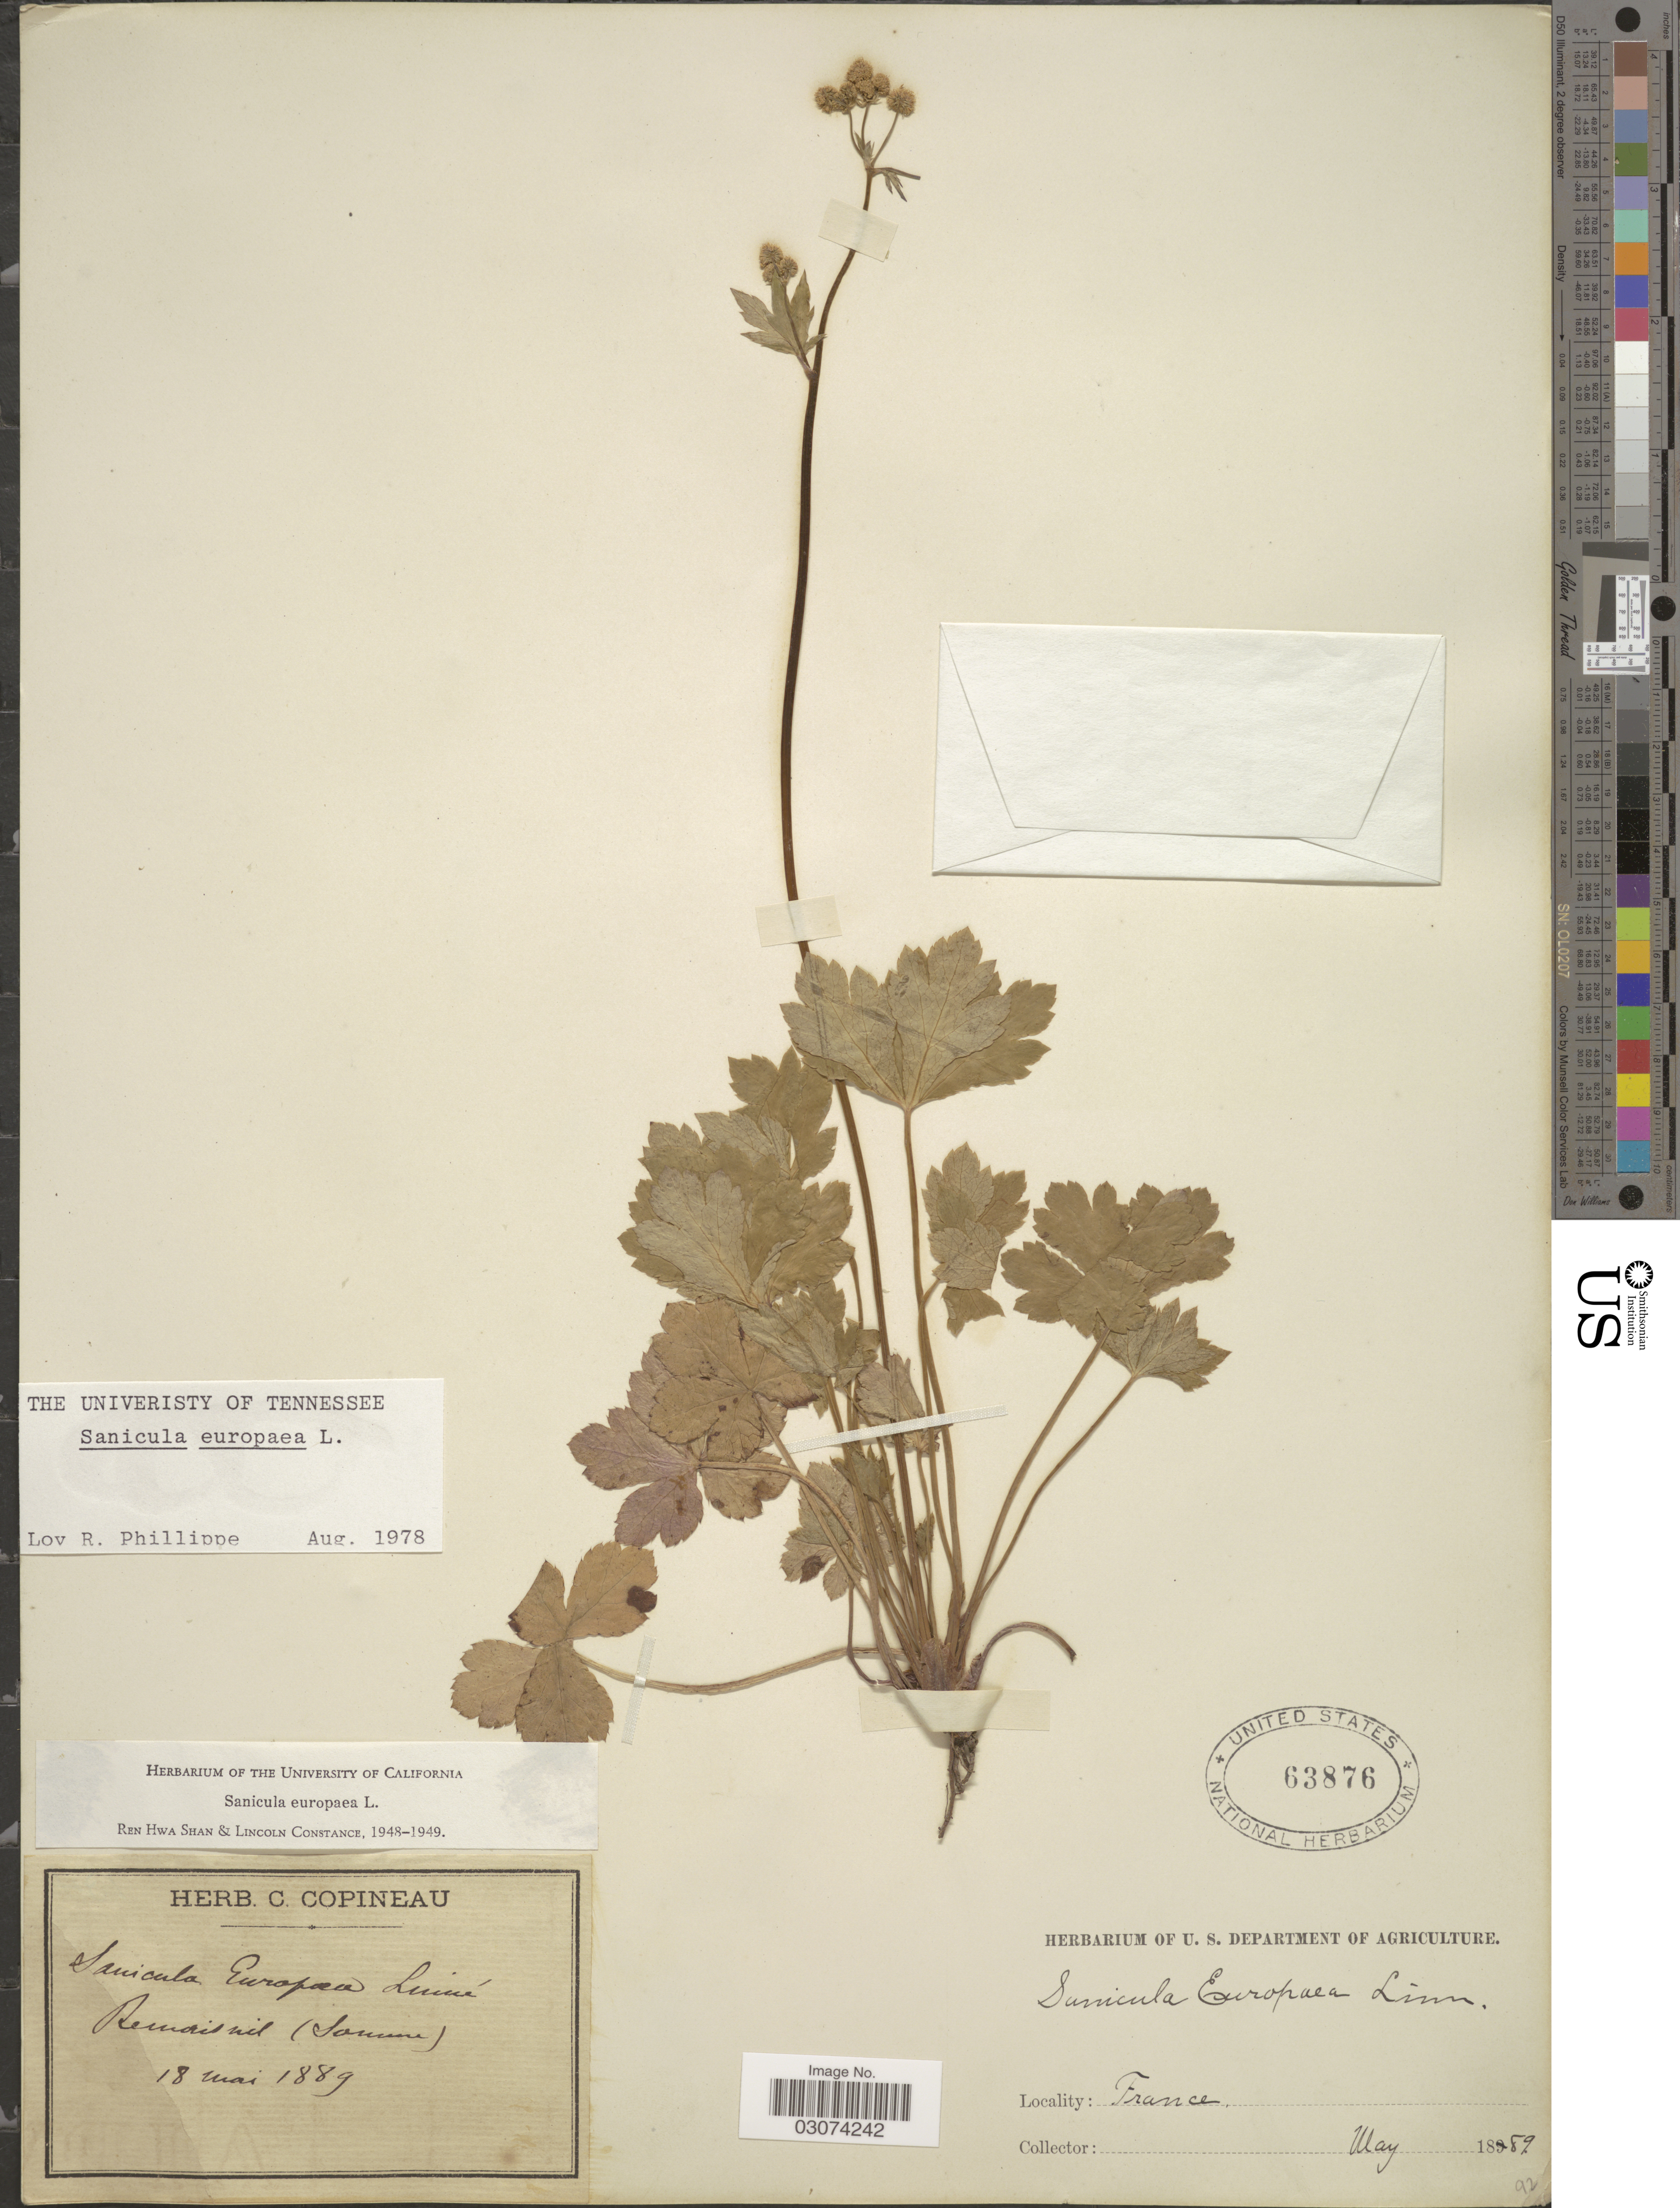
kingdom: Plantae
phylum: Tracheophyta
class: Magnoliopsida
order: Apiales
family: Apiaceae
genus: Sanicula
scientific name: Sanicula europaea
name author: L.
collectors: ex herb. C. Copineau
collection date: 1889-05-18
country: France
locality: Remaisnil (Somme).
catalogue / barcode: US 63876